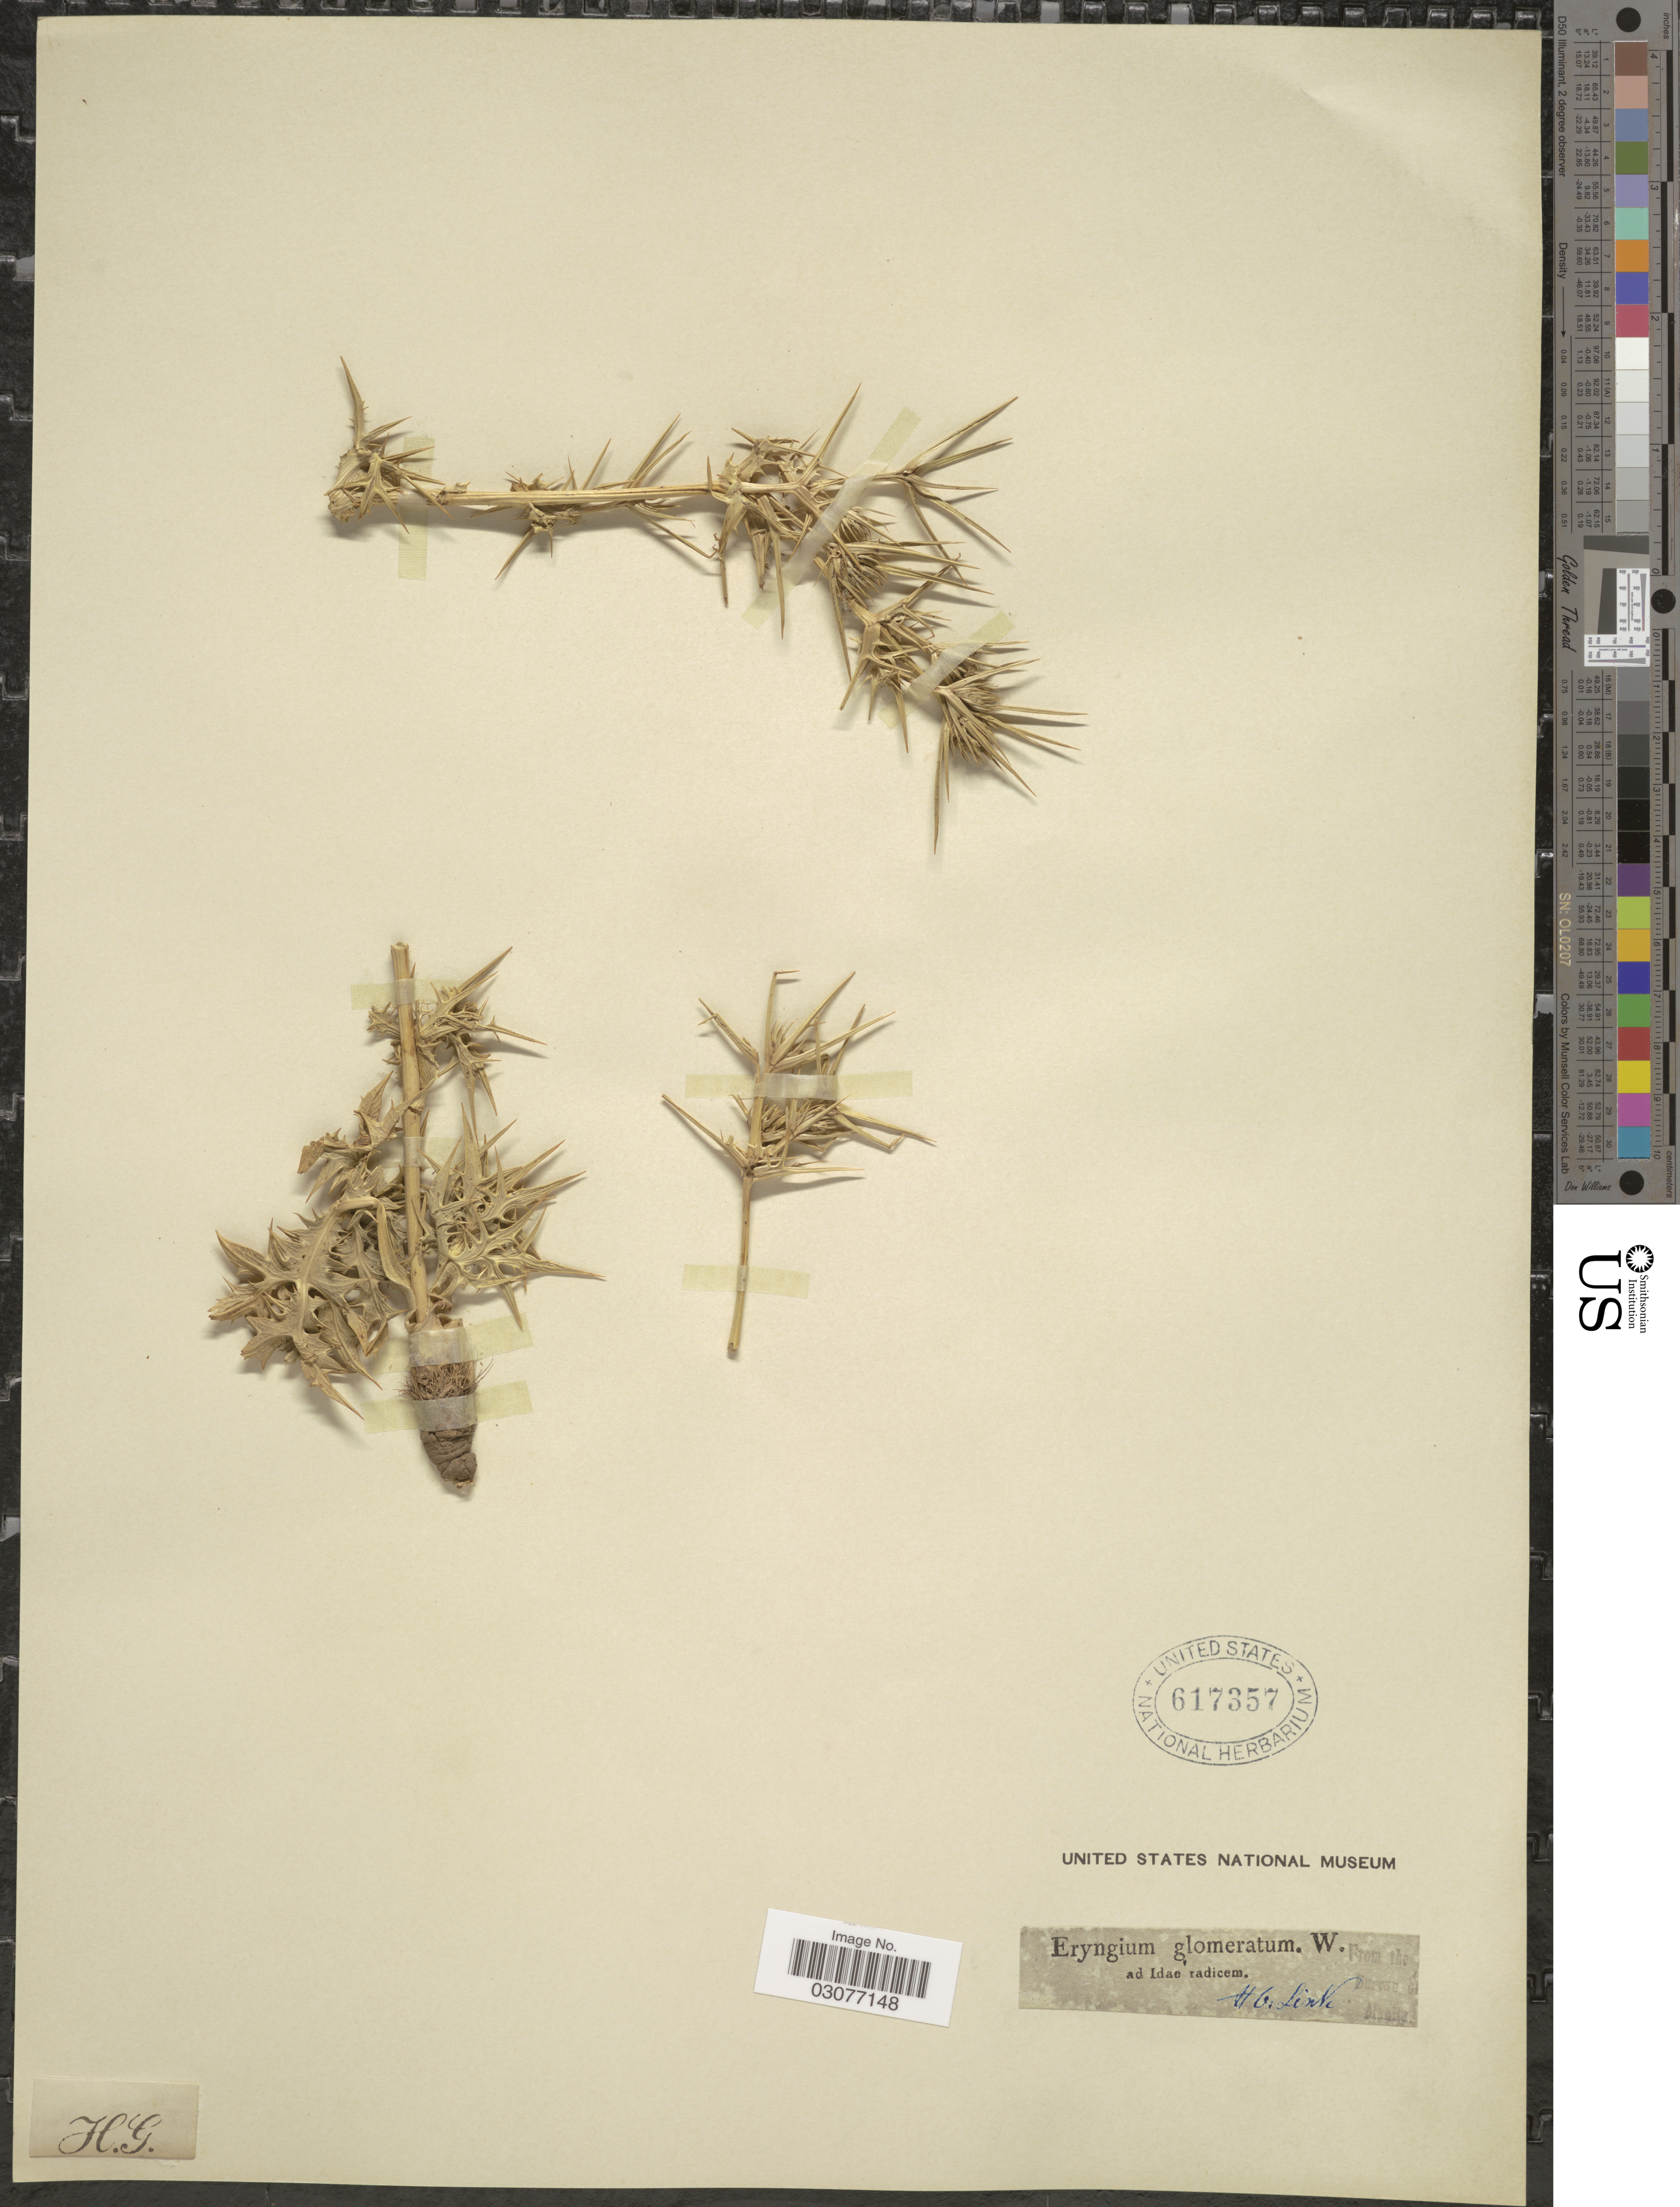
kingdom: Plantae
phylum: Tracheophyta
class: Magnoliopsida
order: Apiales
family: Apiaceae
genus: Eryngium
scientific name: Eryngium glomeratum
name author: Lam.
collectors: H. Link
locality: Ad Idao radicem.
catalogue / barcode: US 617357